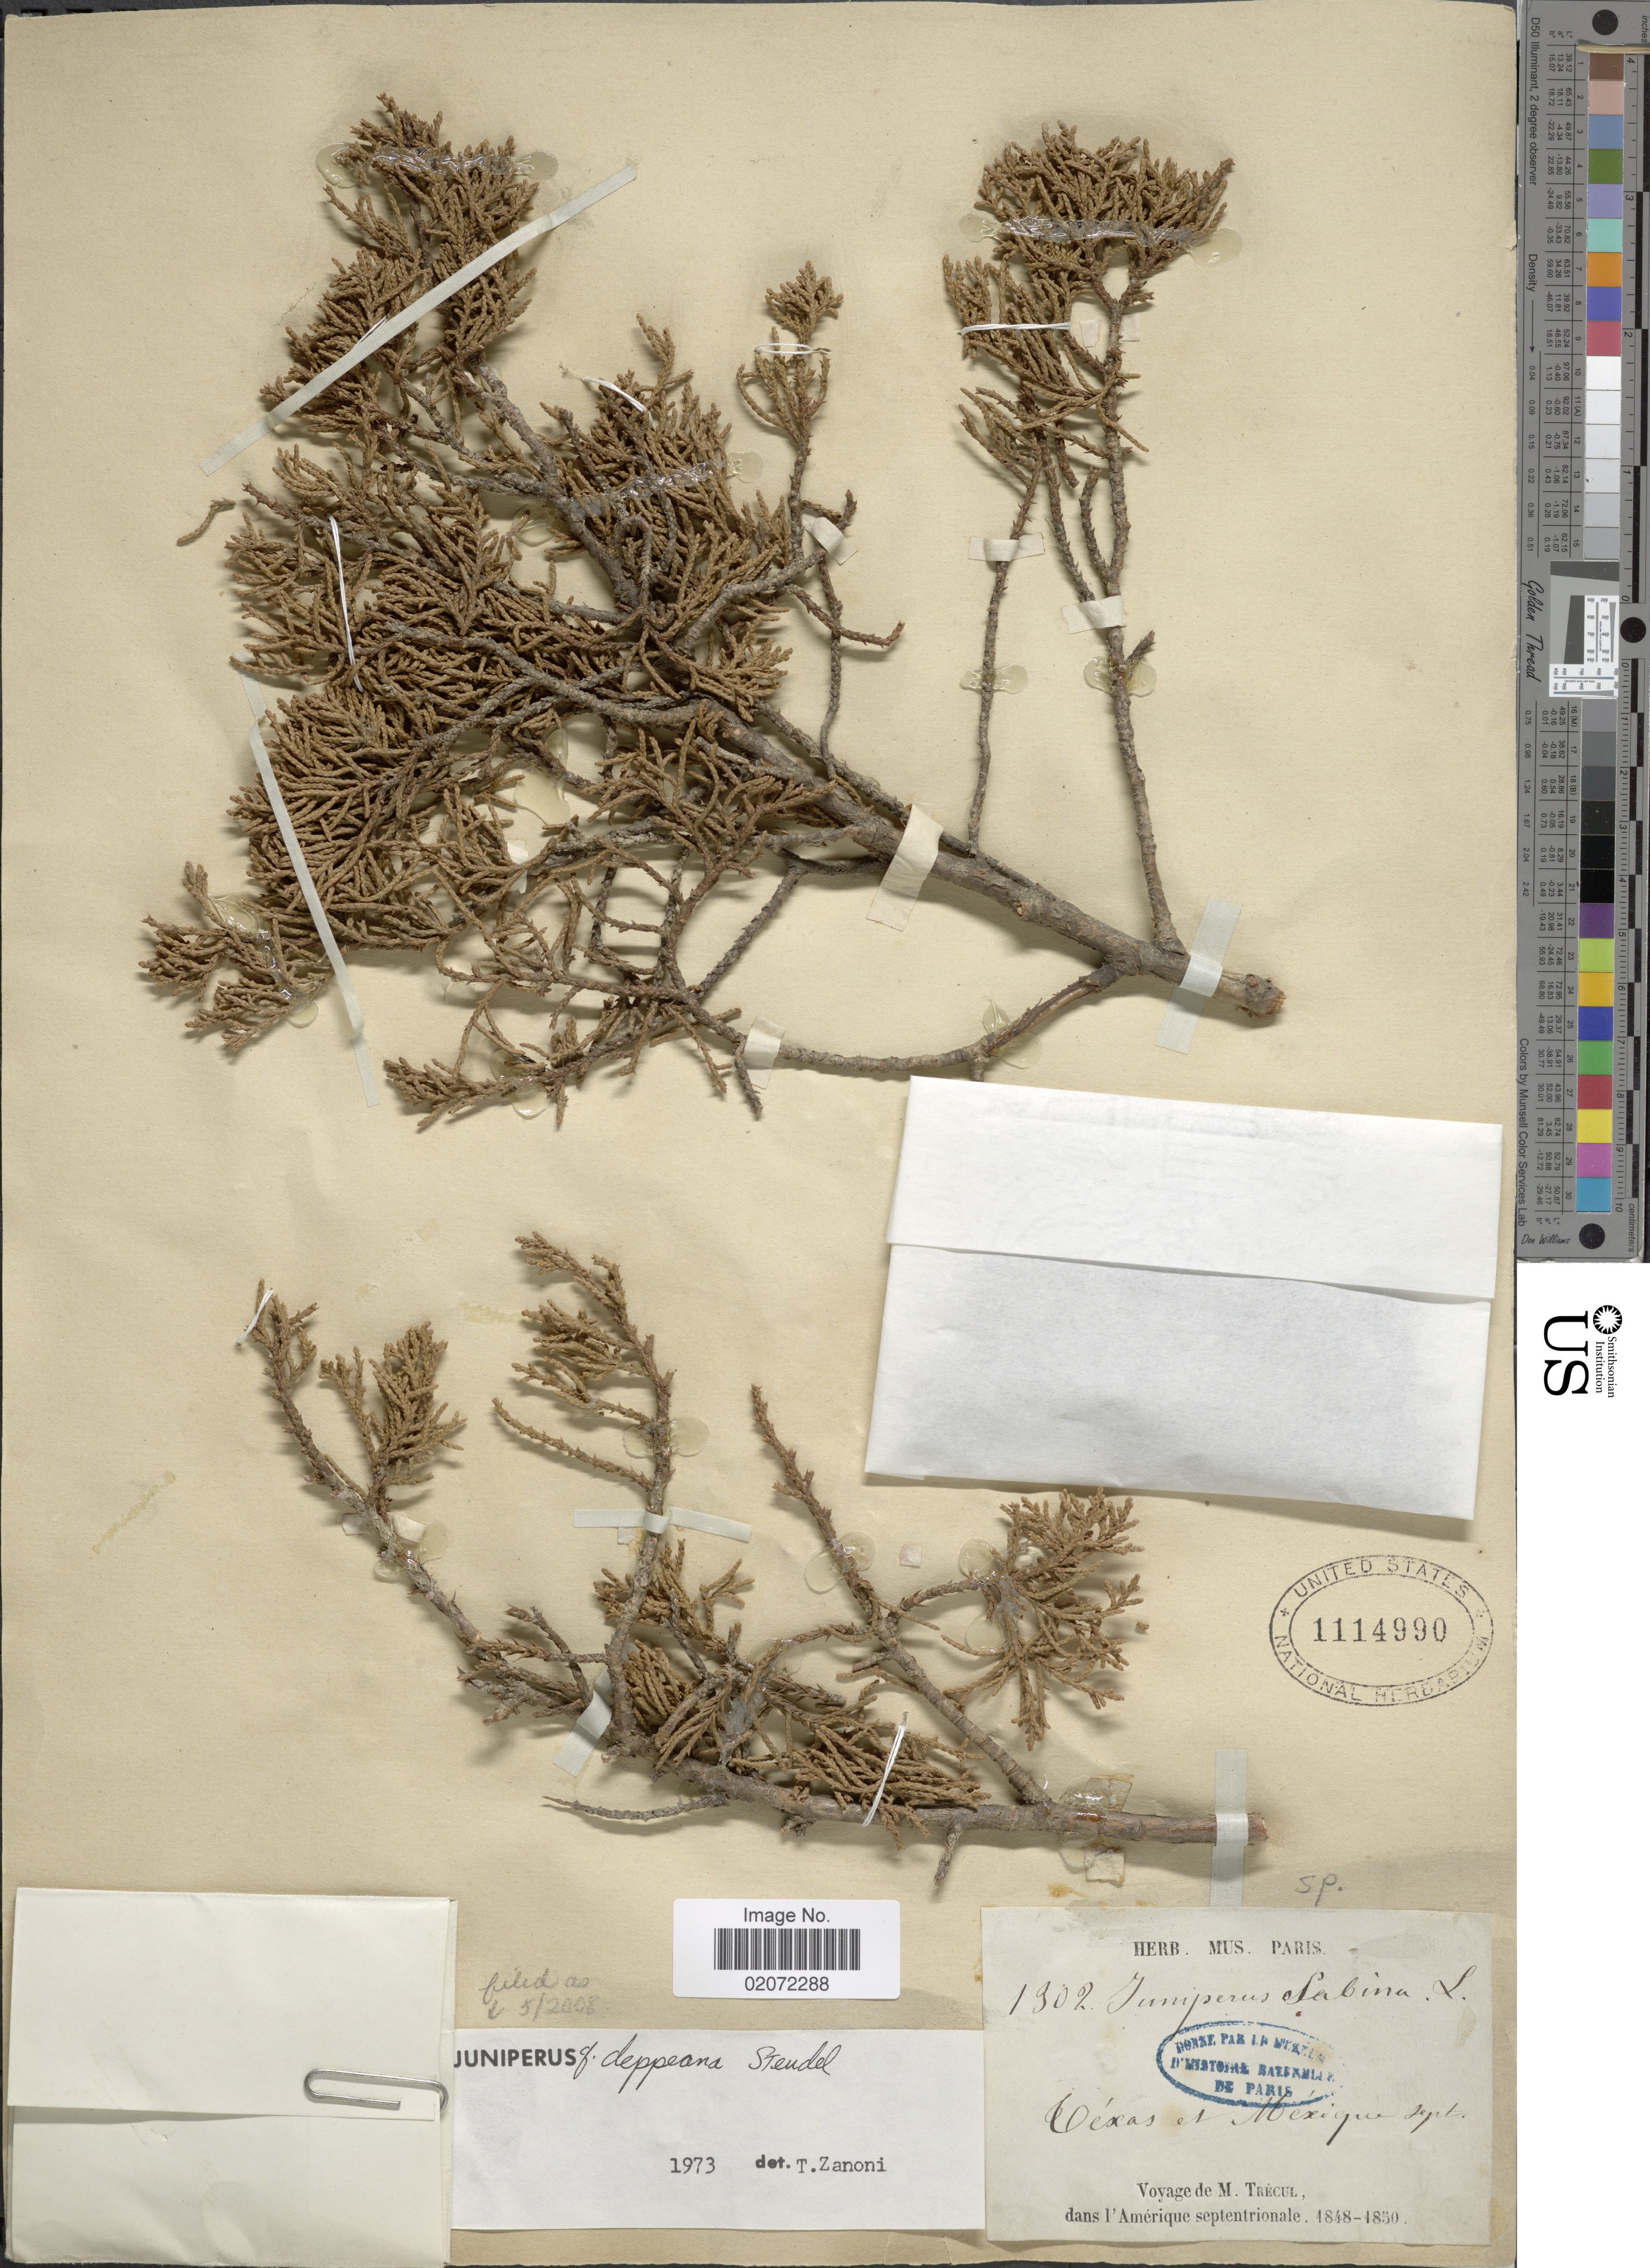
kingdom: Plantae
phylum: Tracheophyta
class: Pinopsida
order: Pinales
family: Cupressaceae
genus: Juniperus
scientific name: Juniperus deppeana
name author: Steud.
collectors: A. Trécul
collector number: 1902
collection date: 1848/1850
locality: Texas et Mexique dept.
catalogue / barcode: US 1114990